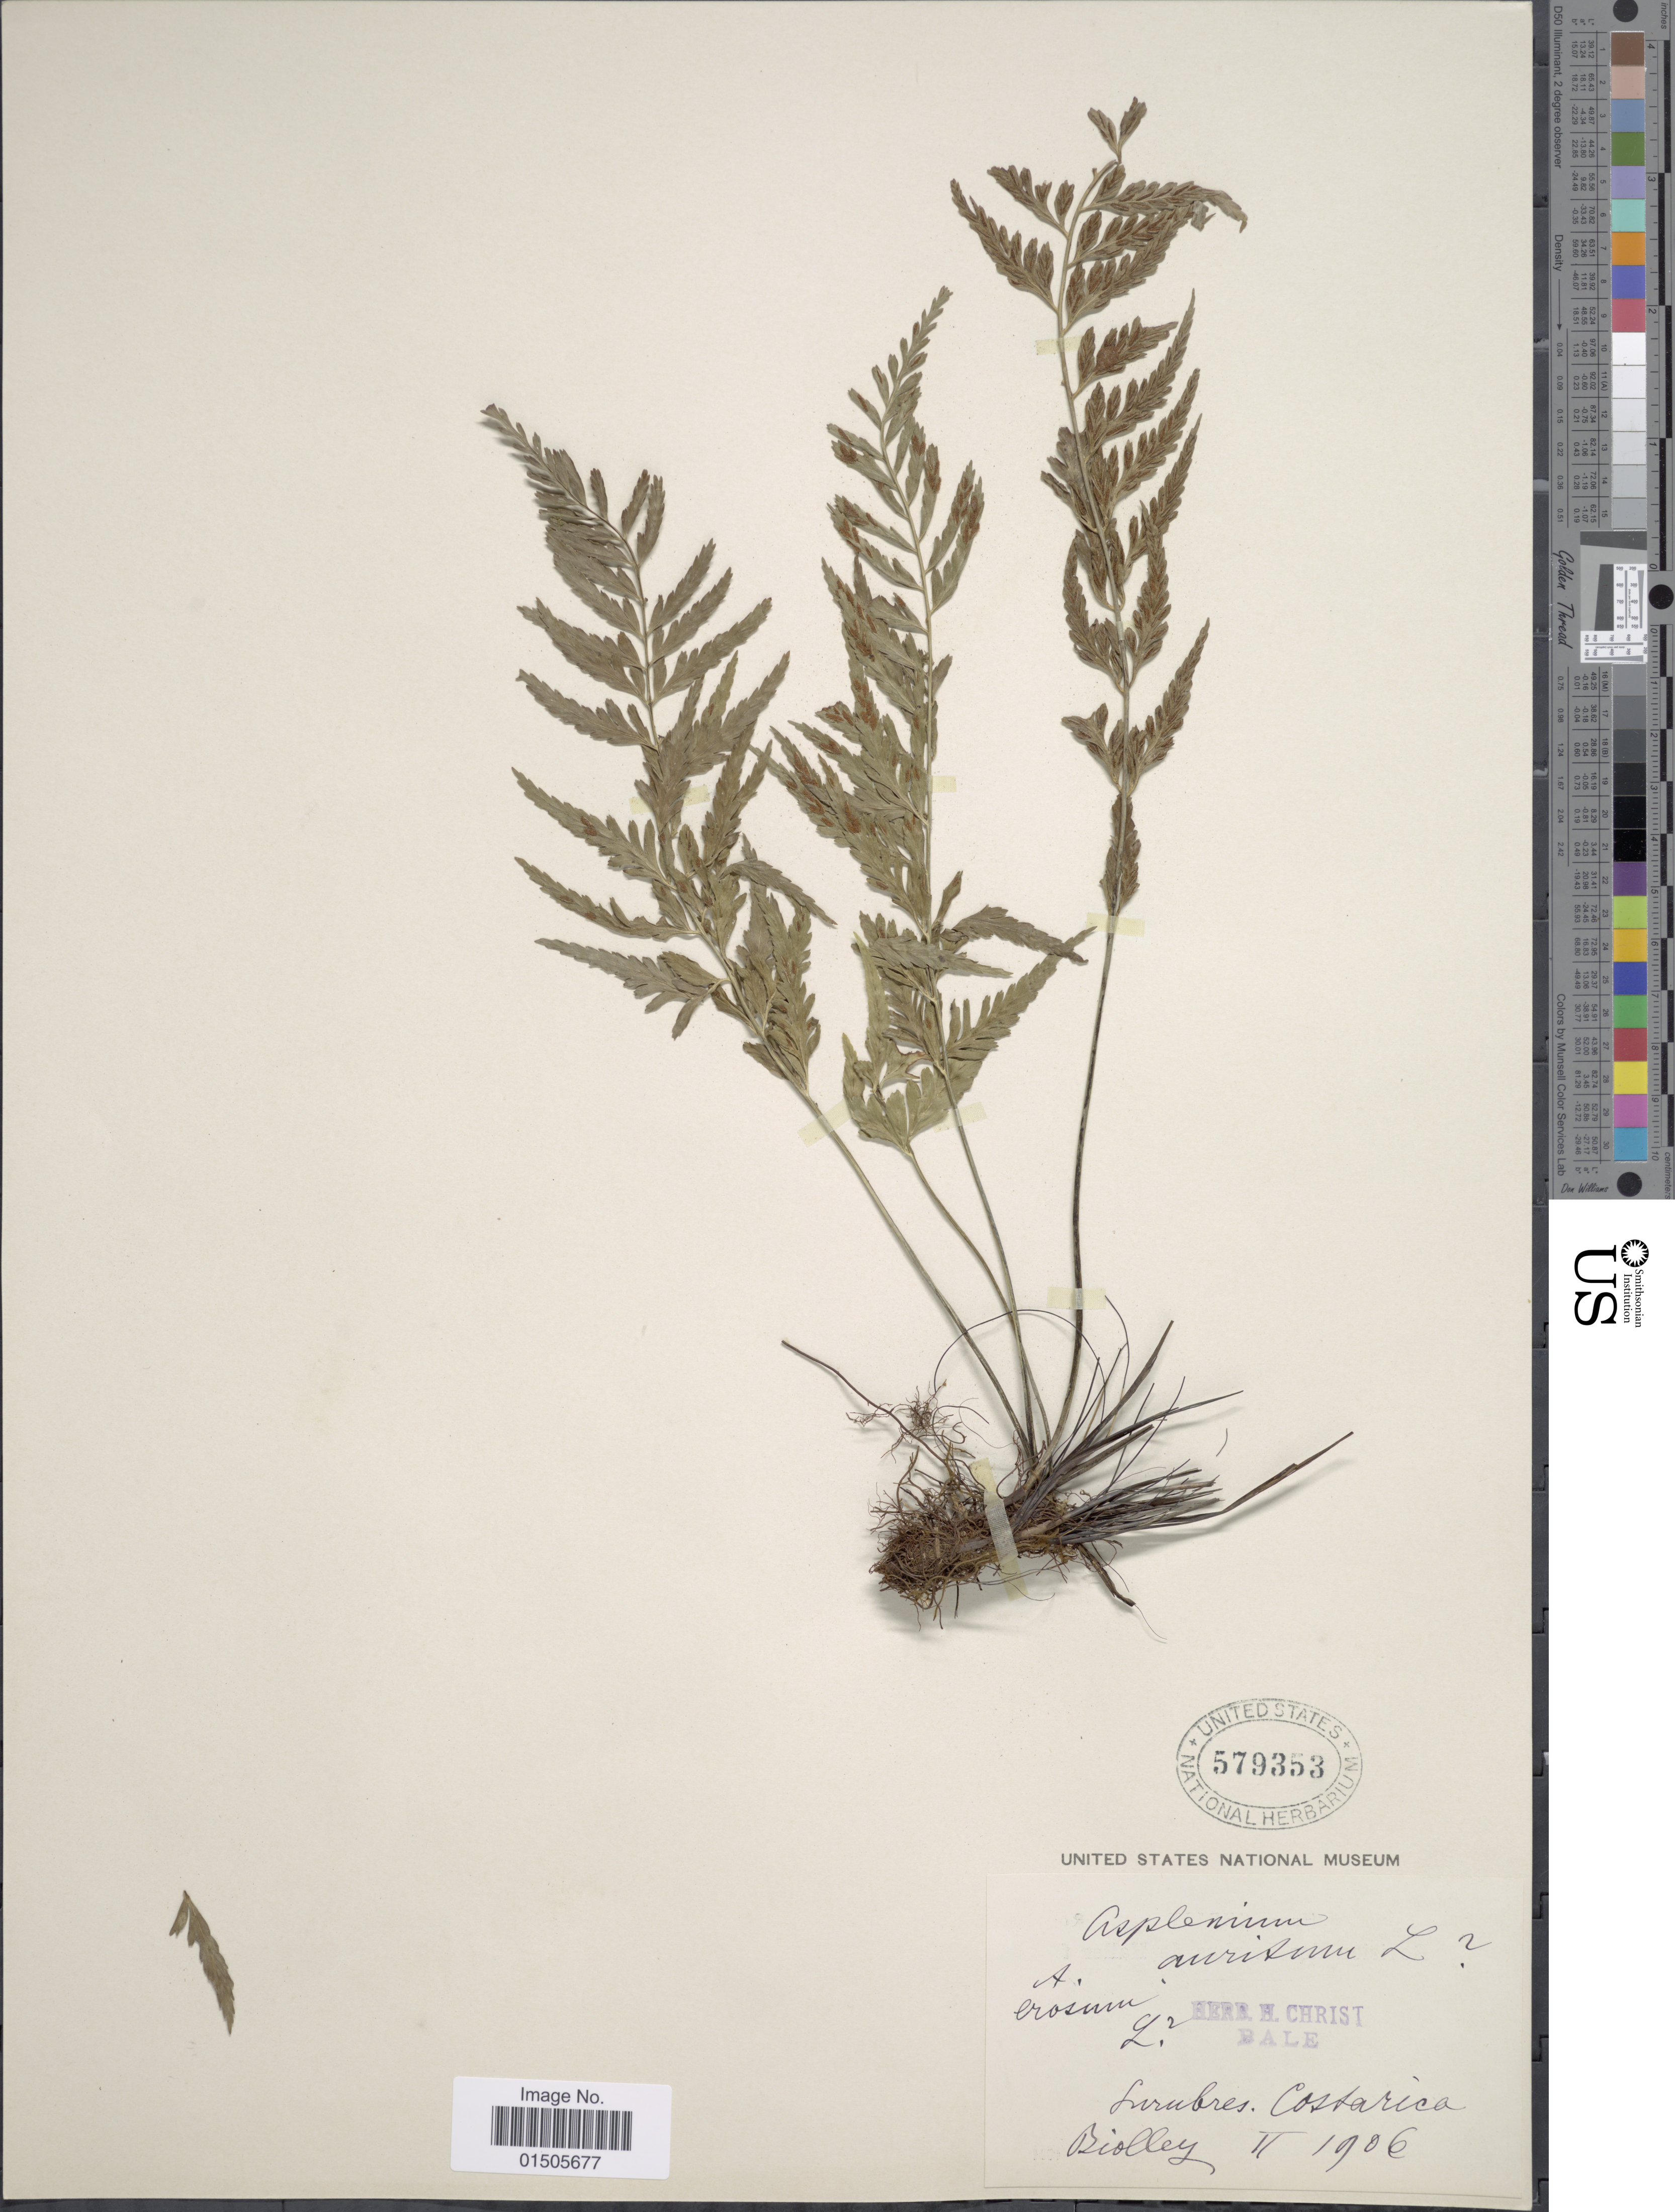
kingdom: Plantae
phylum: Tracheophyta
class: Polypodiopsida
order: Polypodiales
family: Aspleniaceae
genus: Asplenium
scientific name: Asplenium auritum var. intermedium ined.?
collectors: Biolley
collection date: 1906-02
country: Costa Rica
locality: Surubres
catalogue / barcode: US 579353